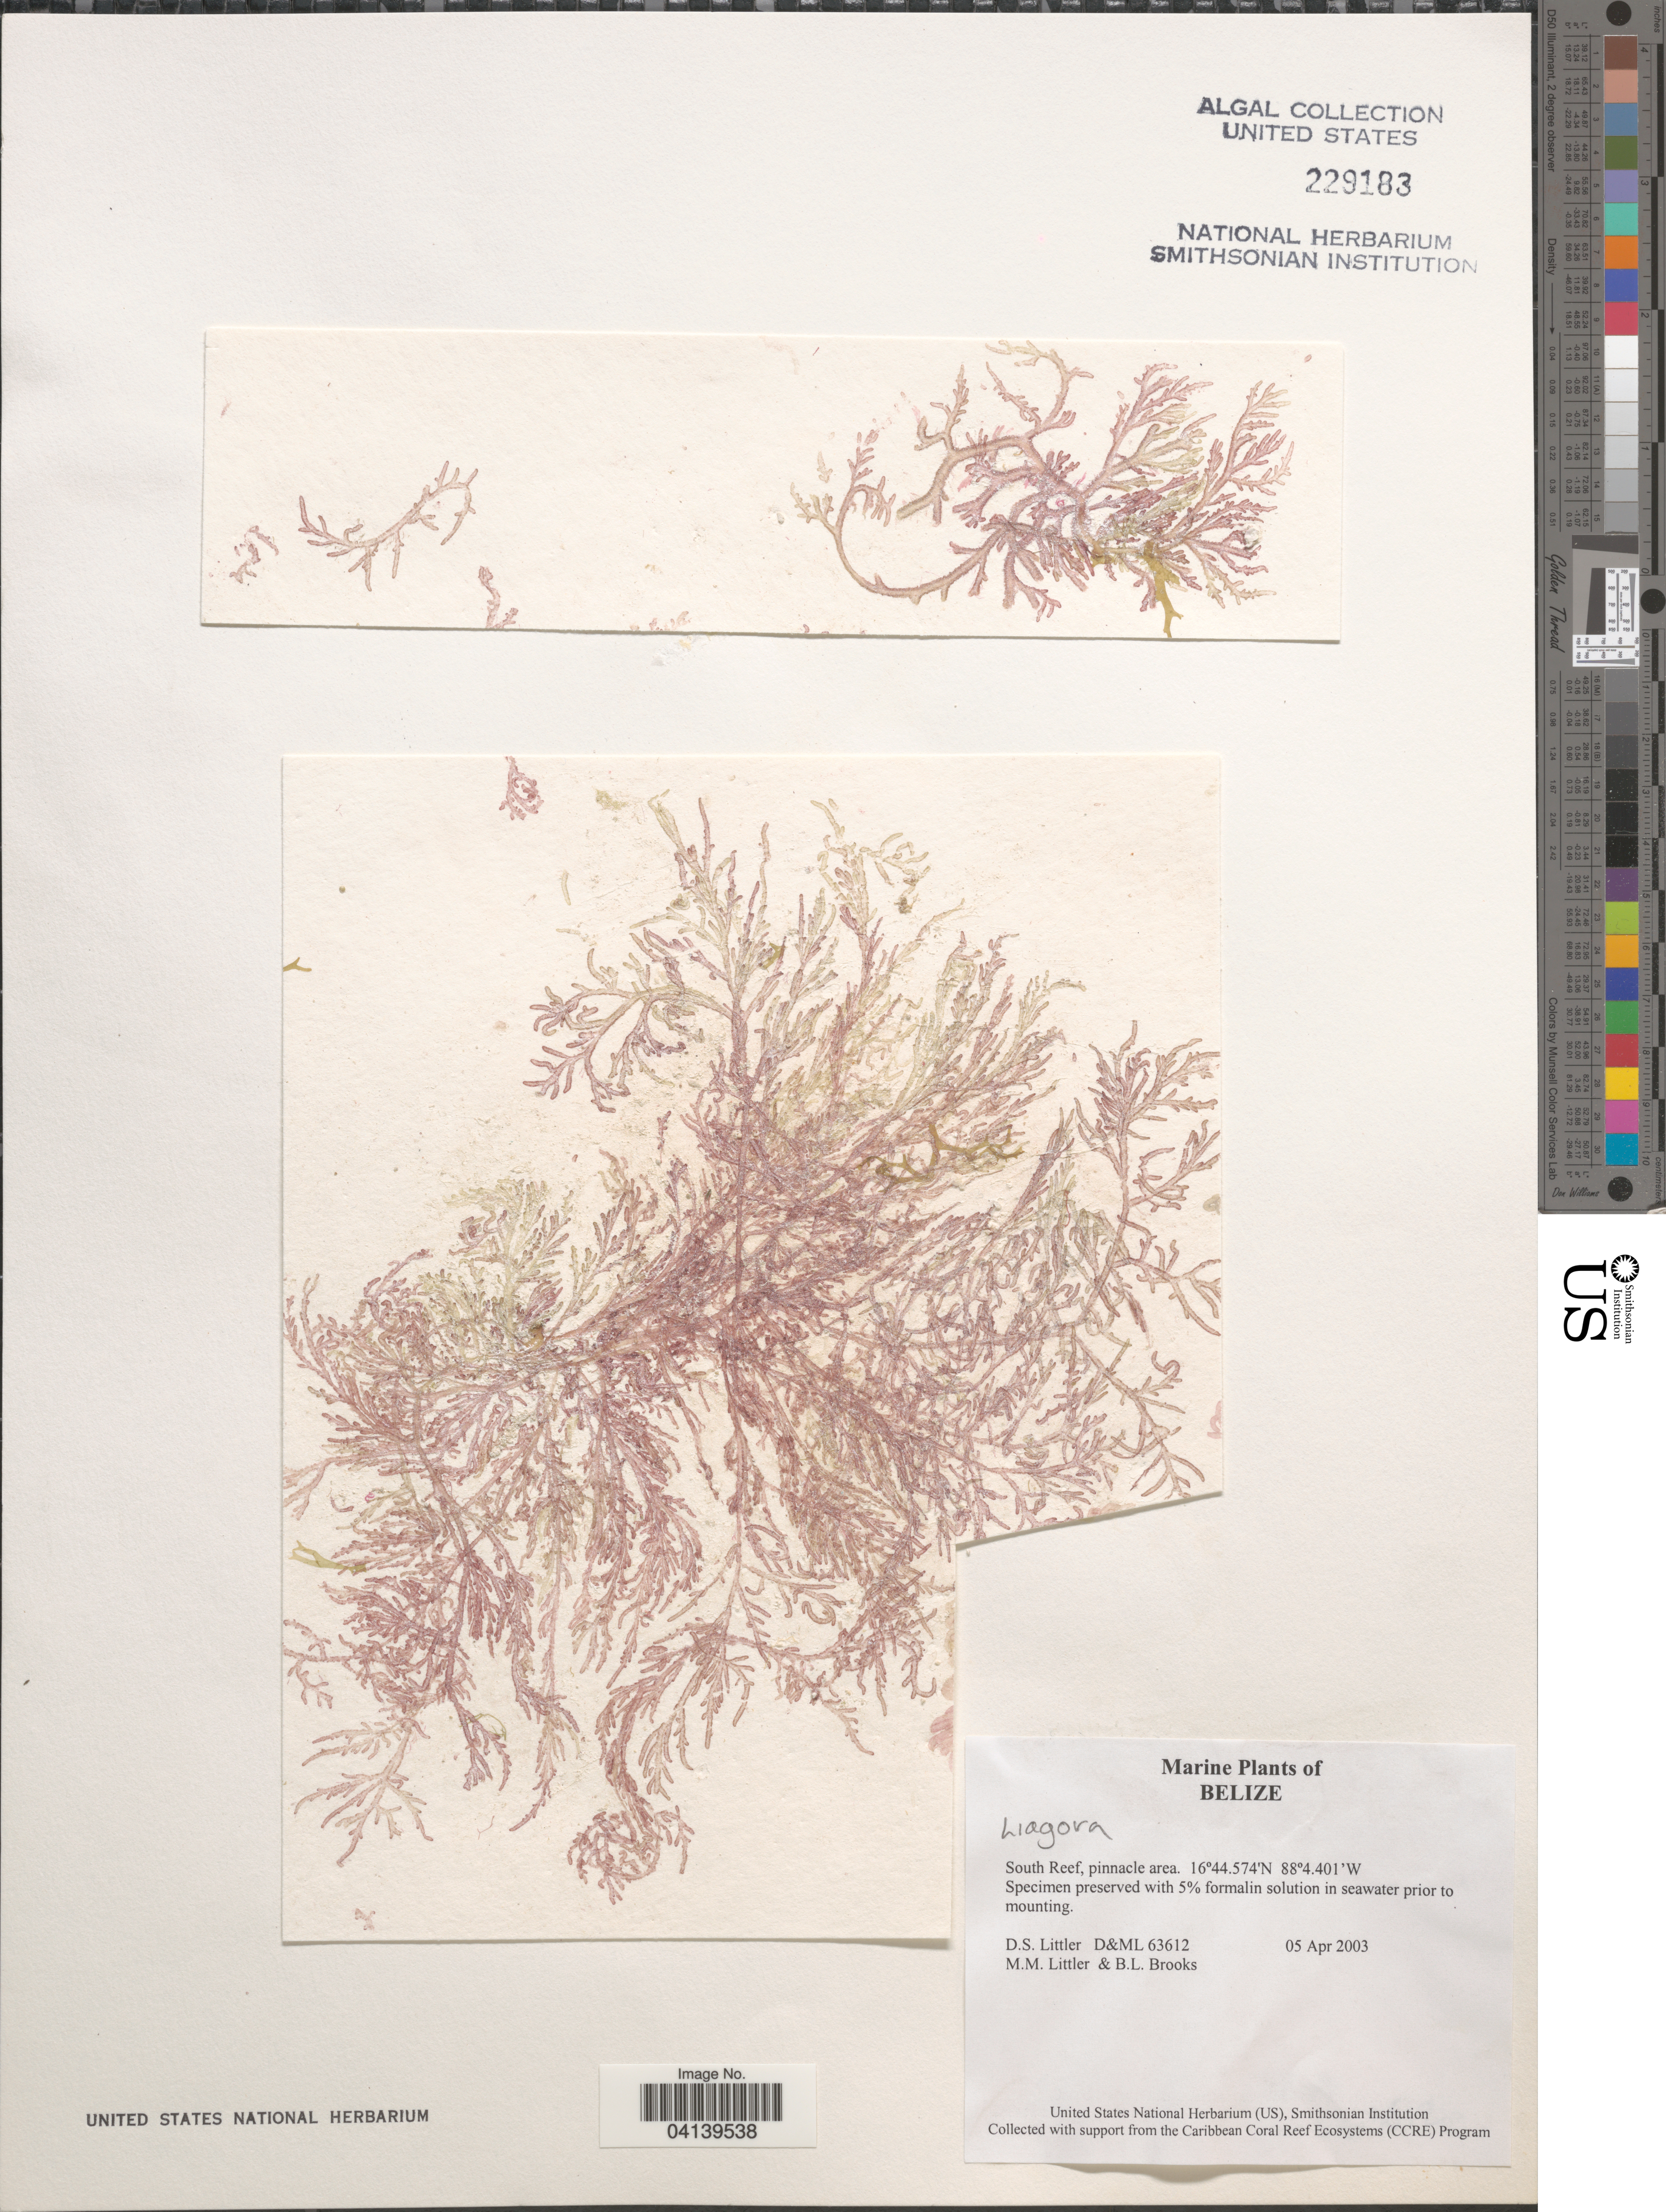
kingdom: Plantae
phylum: Rhodophyta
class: Florideophyceae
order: Nemaliales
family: Liagoraceae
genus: Liagora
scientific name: Liagora sp.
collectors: D. S. Littler & B. Brooks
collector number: D&ML63612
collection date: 2003-04-05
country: Belize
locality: South Reef, pinnacle area.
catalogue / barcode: US 229183